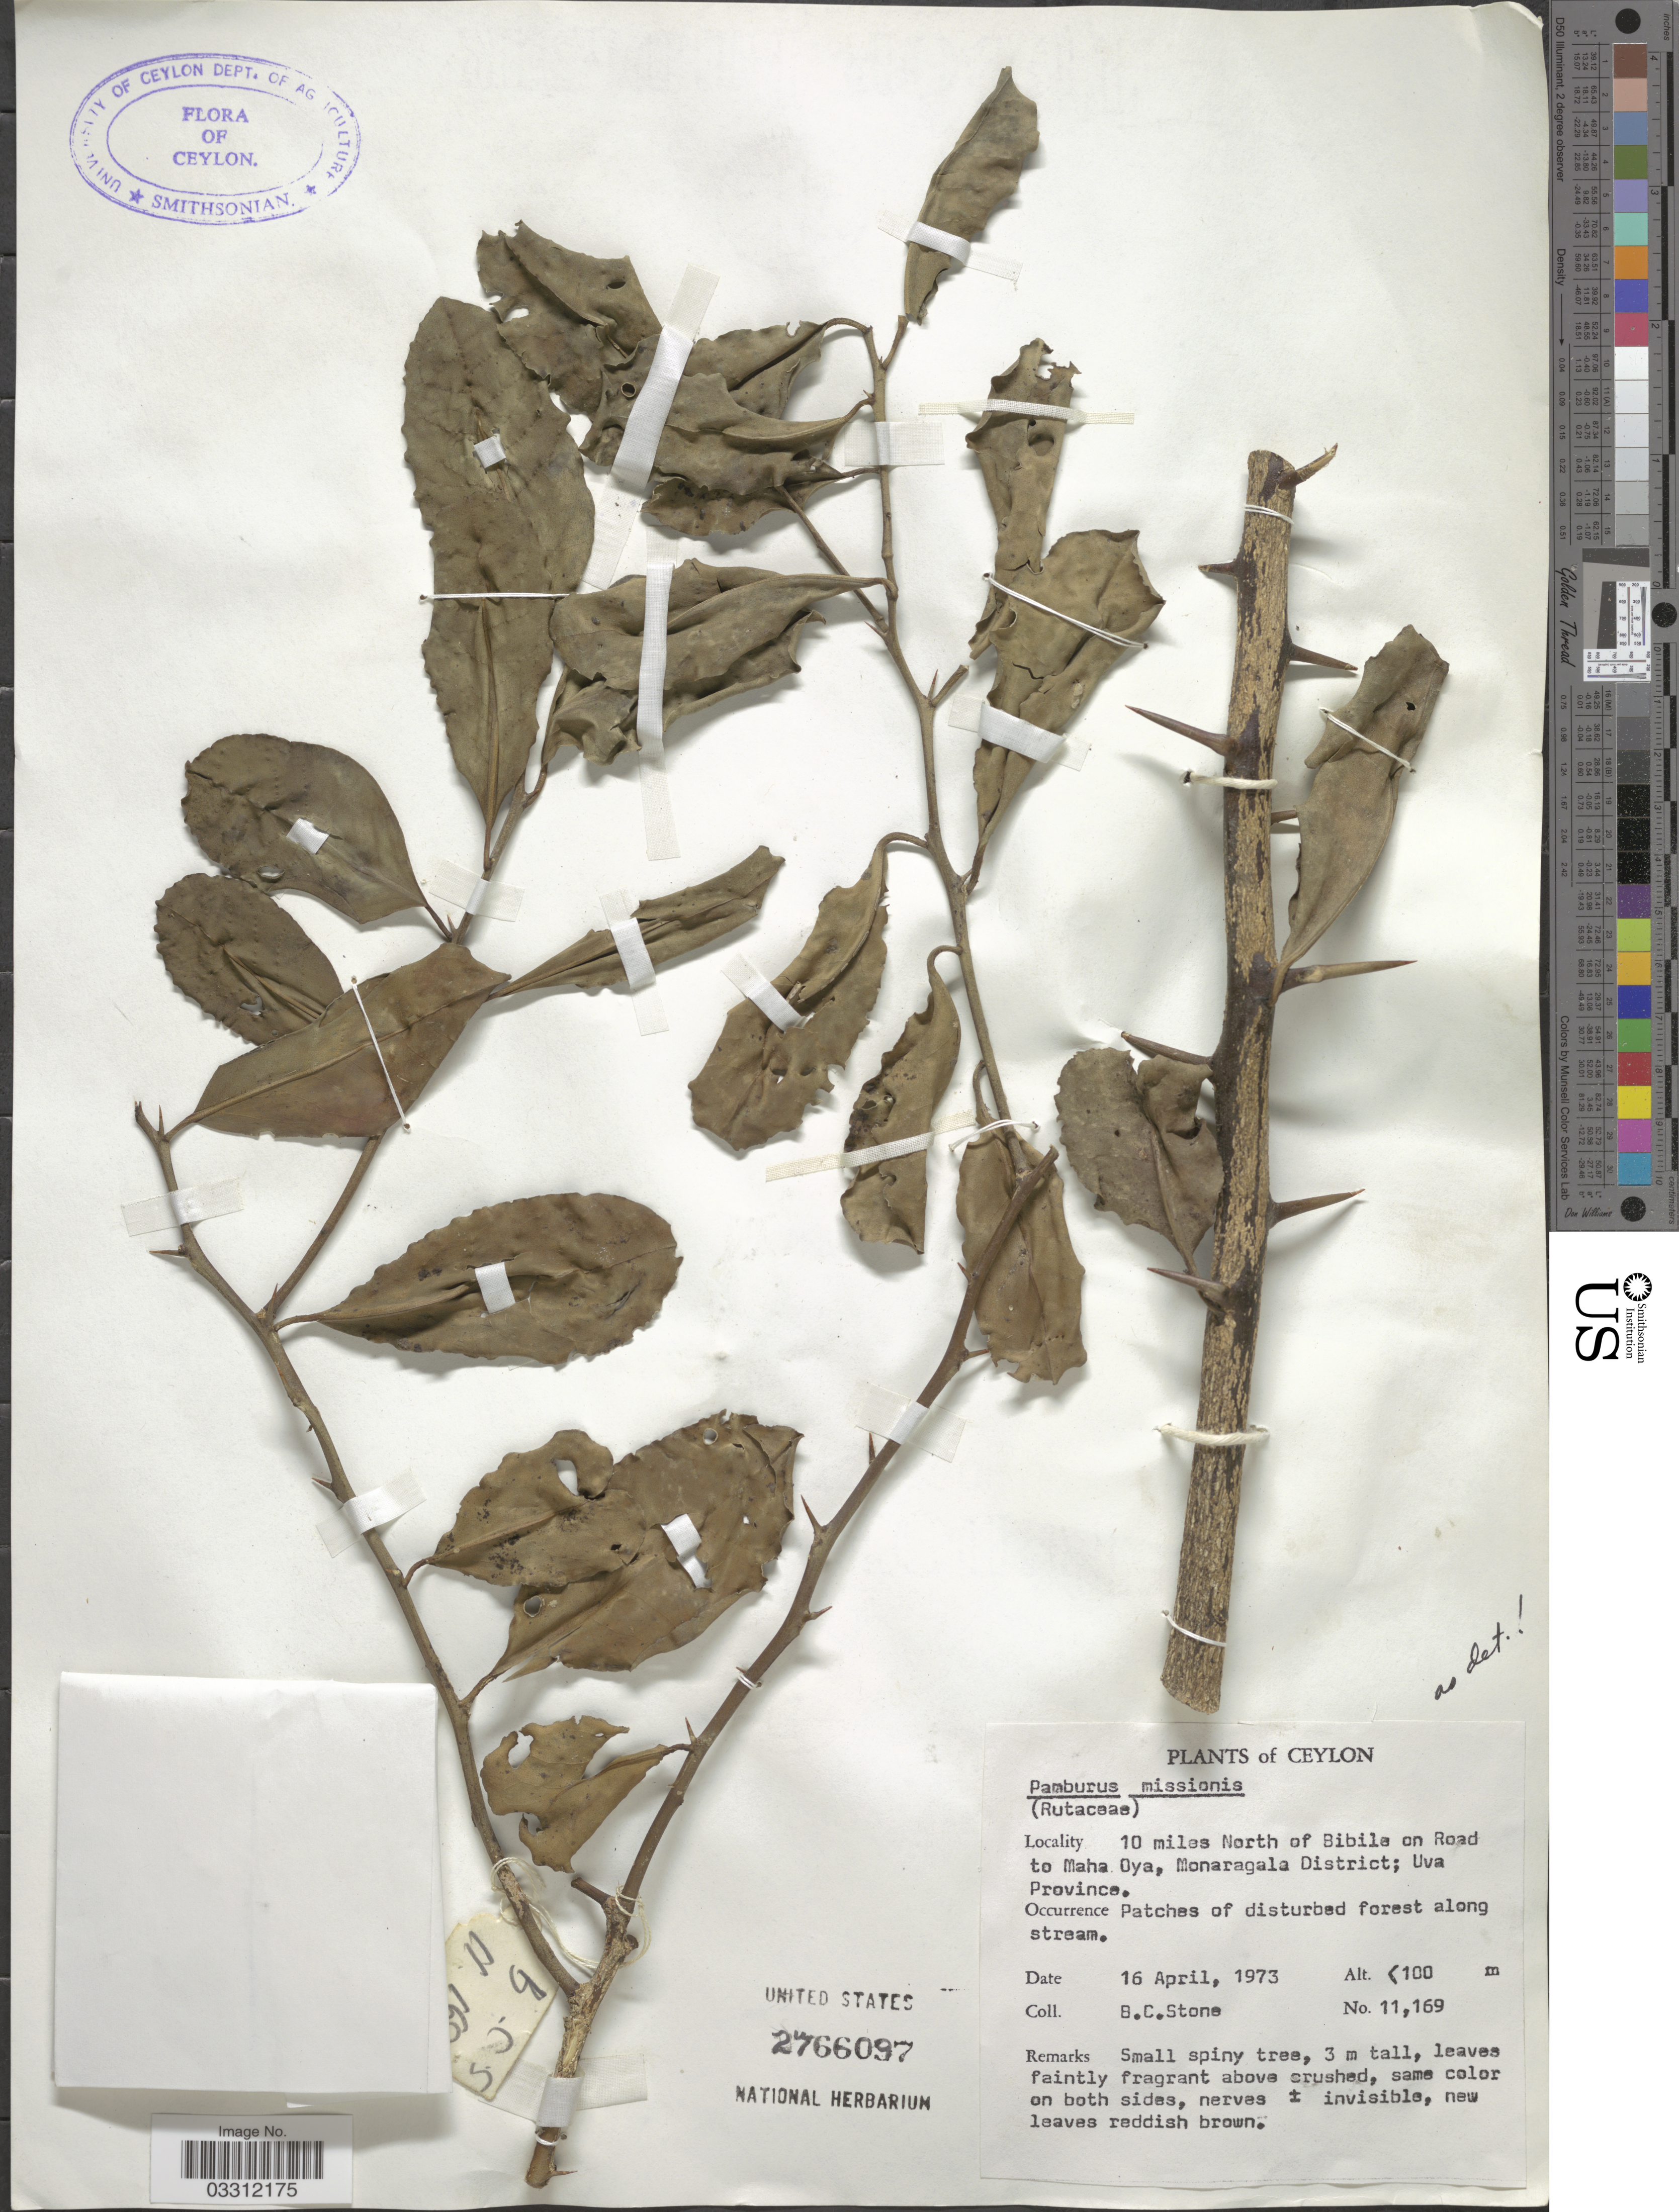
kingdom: Plantae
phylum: Tracheophyta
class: Magnoliopsida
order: Sapindales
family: Rutaceae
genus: Pamburus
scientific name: Pamburus missionis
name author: (Wight) Swingle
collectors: B. C. Stone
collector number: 11169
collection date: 1973-04-16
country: Sri Lanka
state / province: Uva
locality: Ceylon, 10 miles North of Bibile on Road to Maha Oya, Monaragala District.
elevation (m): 100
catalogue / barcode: US 2766097